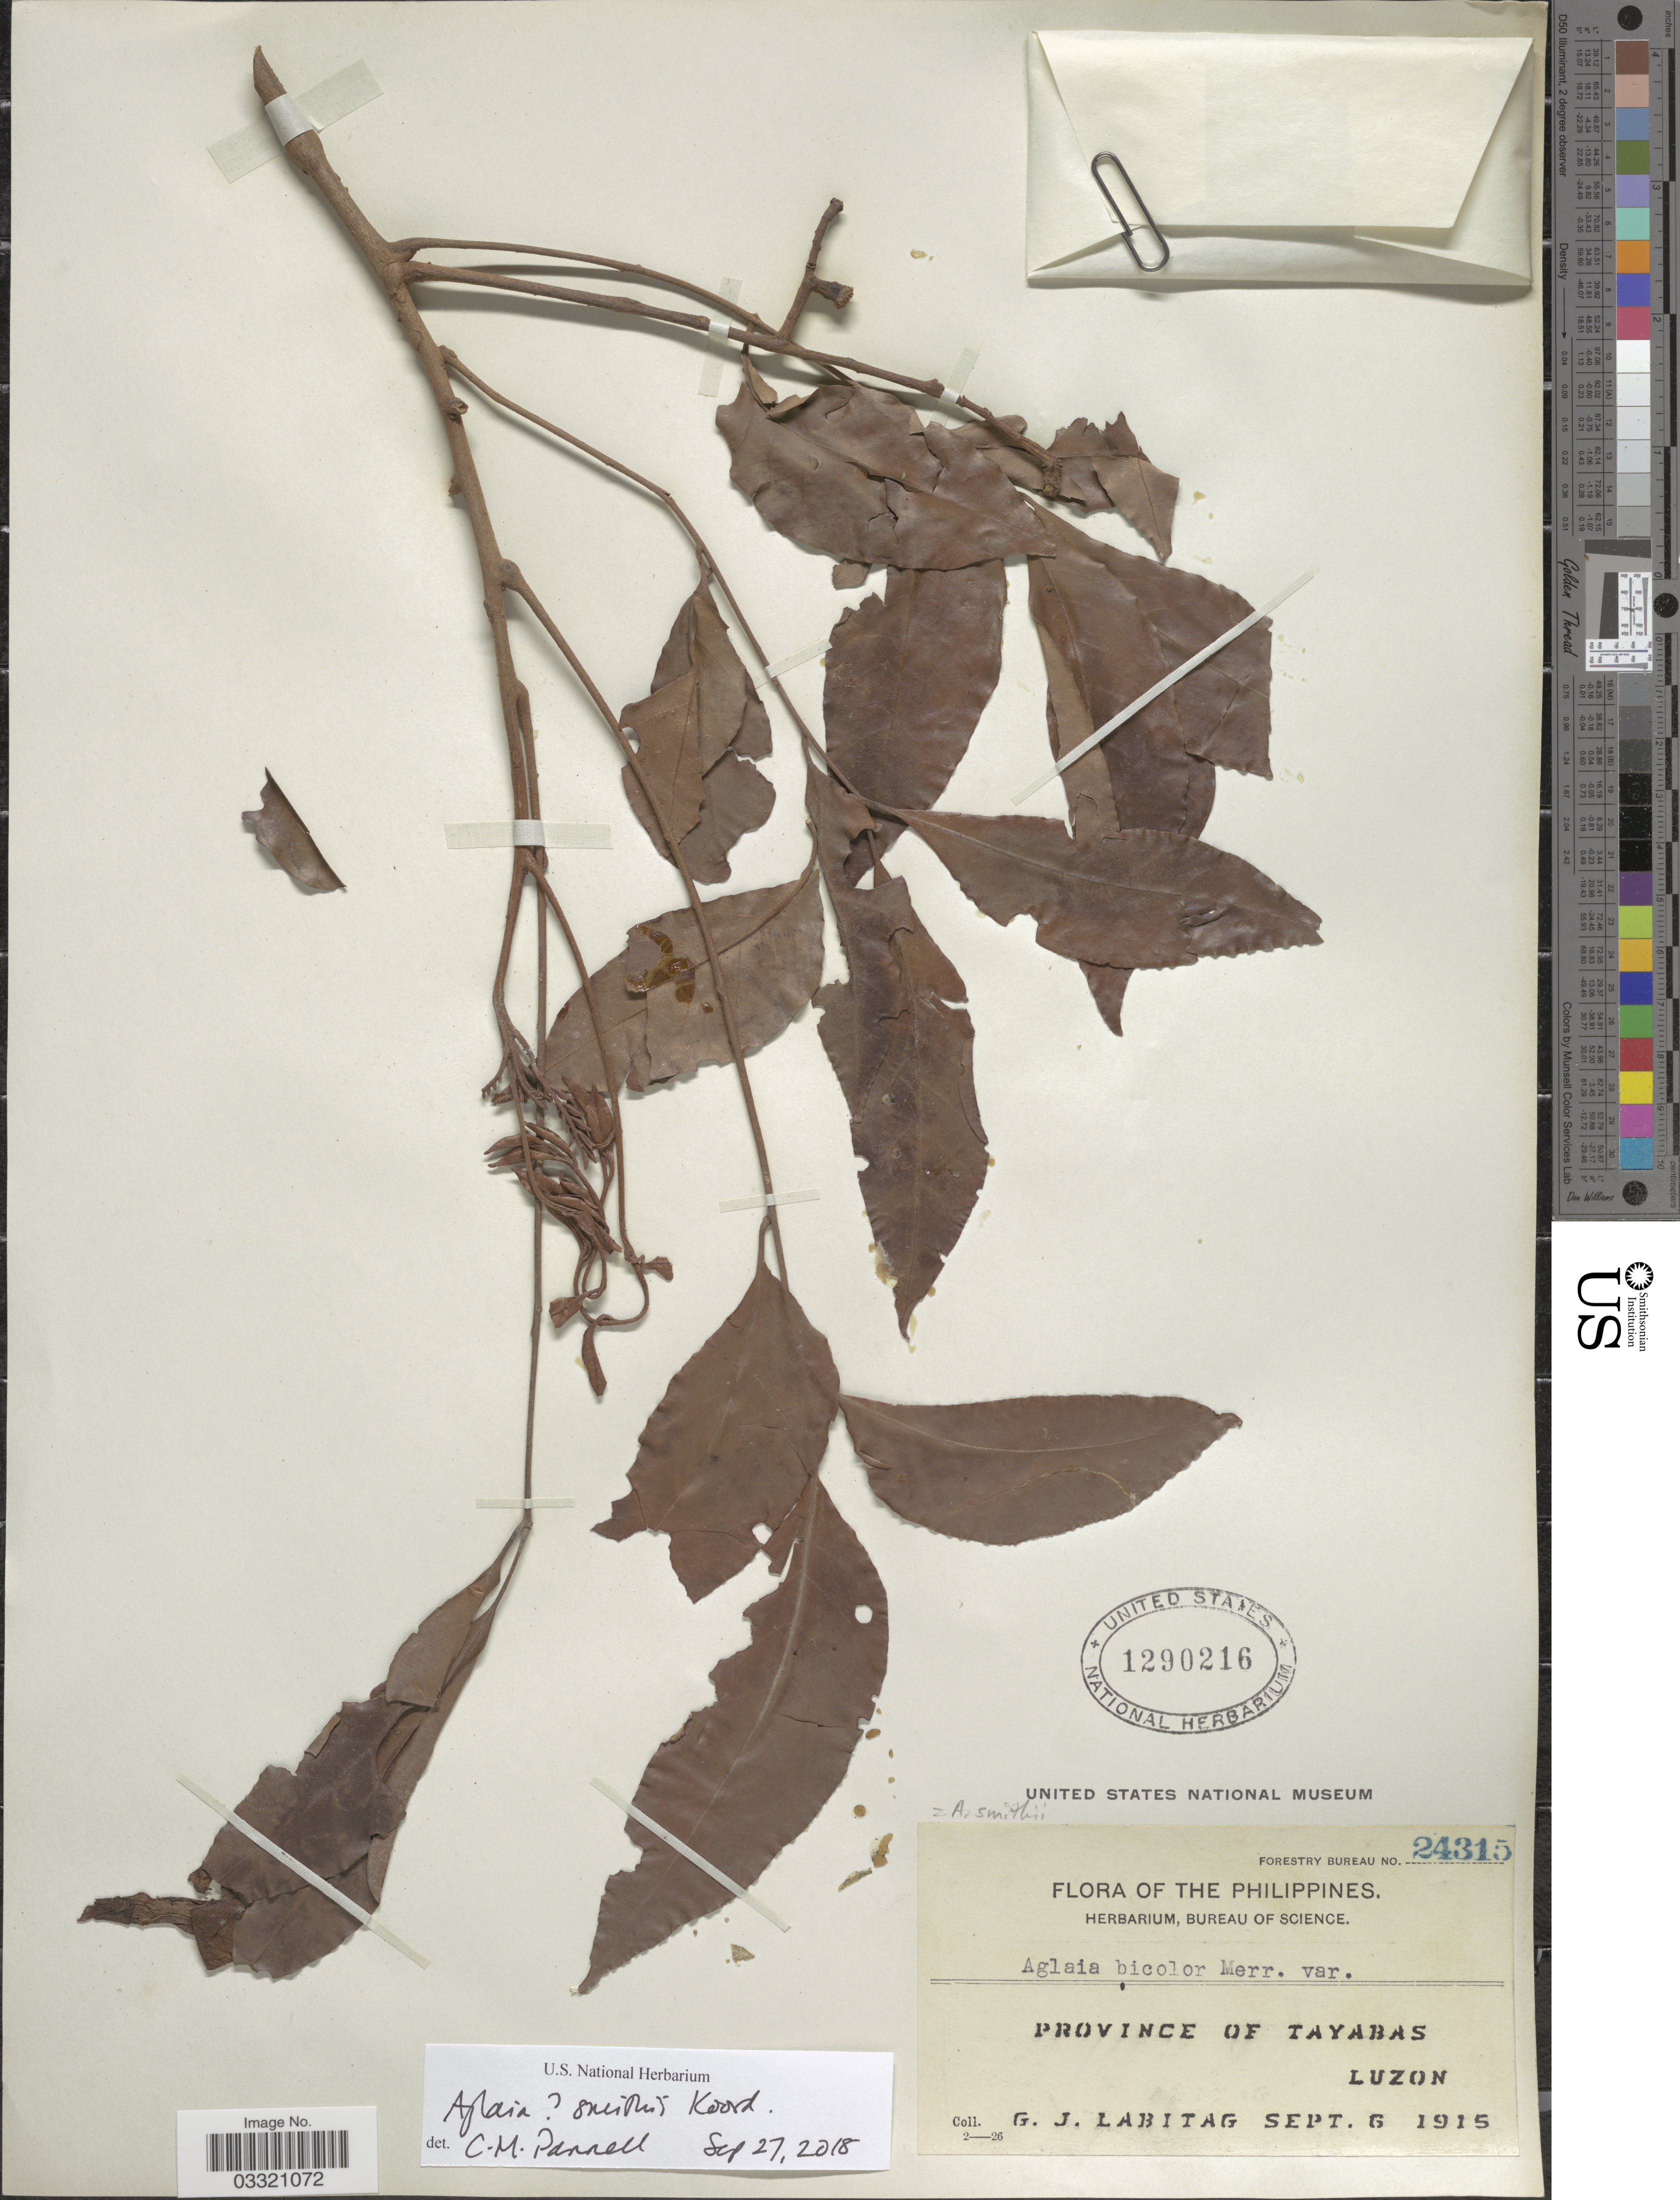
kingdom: Plantae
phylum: Tracheophyta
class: Magnoliopsida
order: Sapindales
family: Meliaceae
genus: Aglaia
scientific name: Aglaia smithii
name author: Koord.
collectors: G. Labitag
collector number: Forestry Bureau 24315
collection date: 1915-09-06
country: Philippines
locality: Province of Tayabas. Luzon.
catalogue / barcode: US 1290216